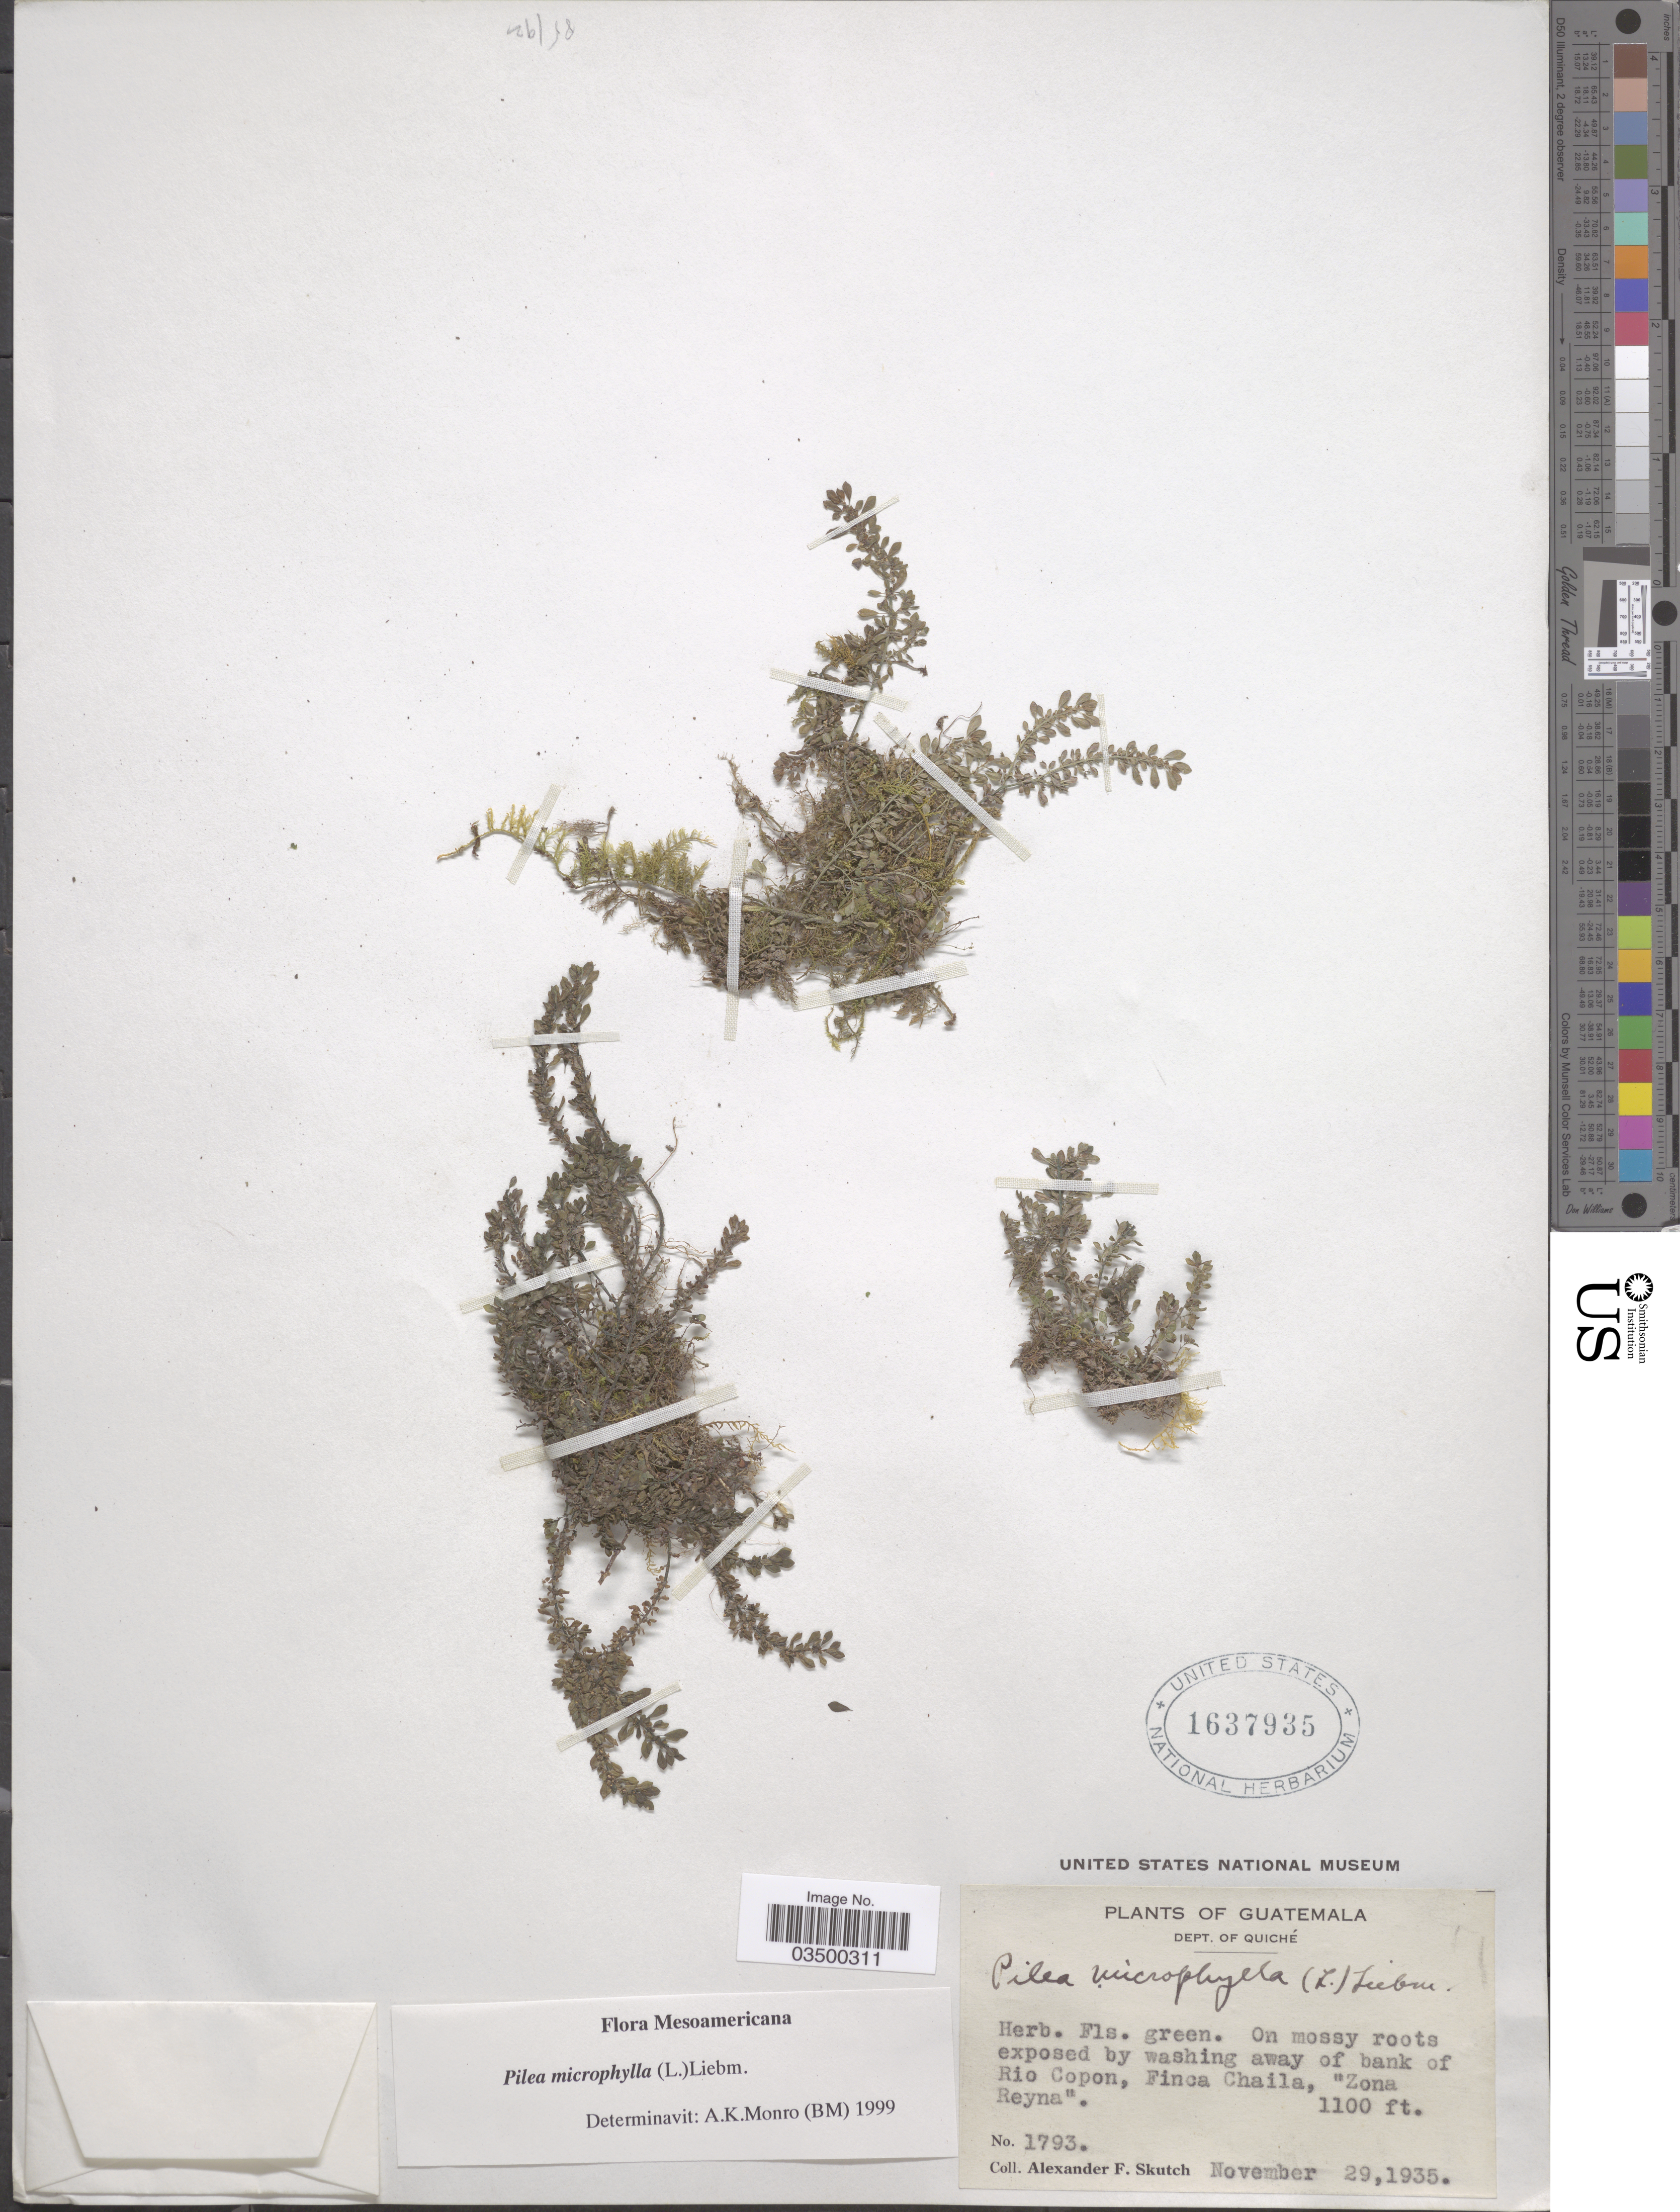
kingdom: Plantae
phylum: Tracheophyta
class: Magnoliopsida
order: Rosales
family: Urticaceae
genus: Pilea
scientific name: Pilea microphylla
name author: (L.) Liebm.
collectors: A. F. Skutch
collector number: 1793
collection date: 1935-11-29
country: Guatemala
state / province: El Quiche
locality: Dept. of Quiché. On mossy roots exposed by washing away of bank of Rio Copon, Finca Chaila, 'Zona Reyna'.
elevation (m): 335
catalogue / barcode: US 1637935